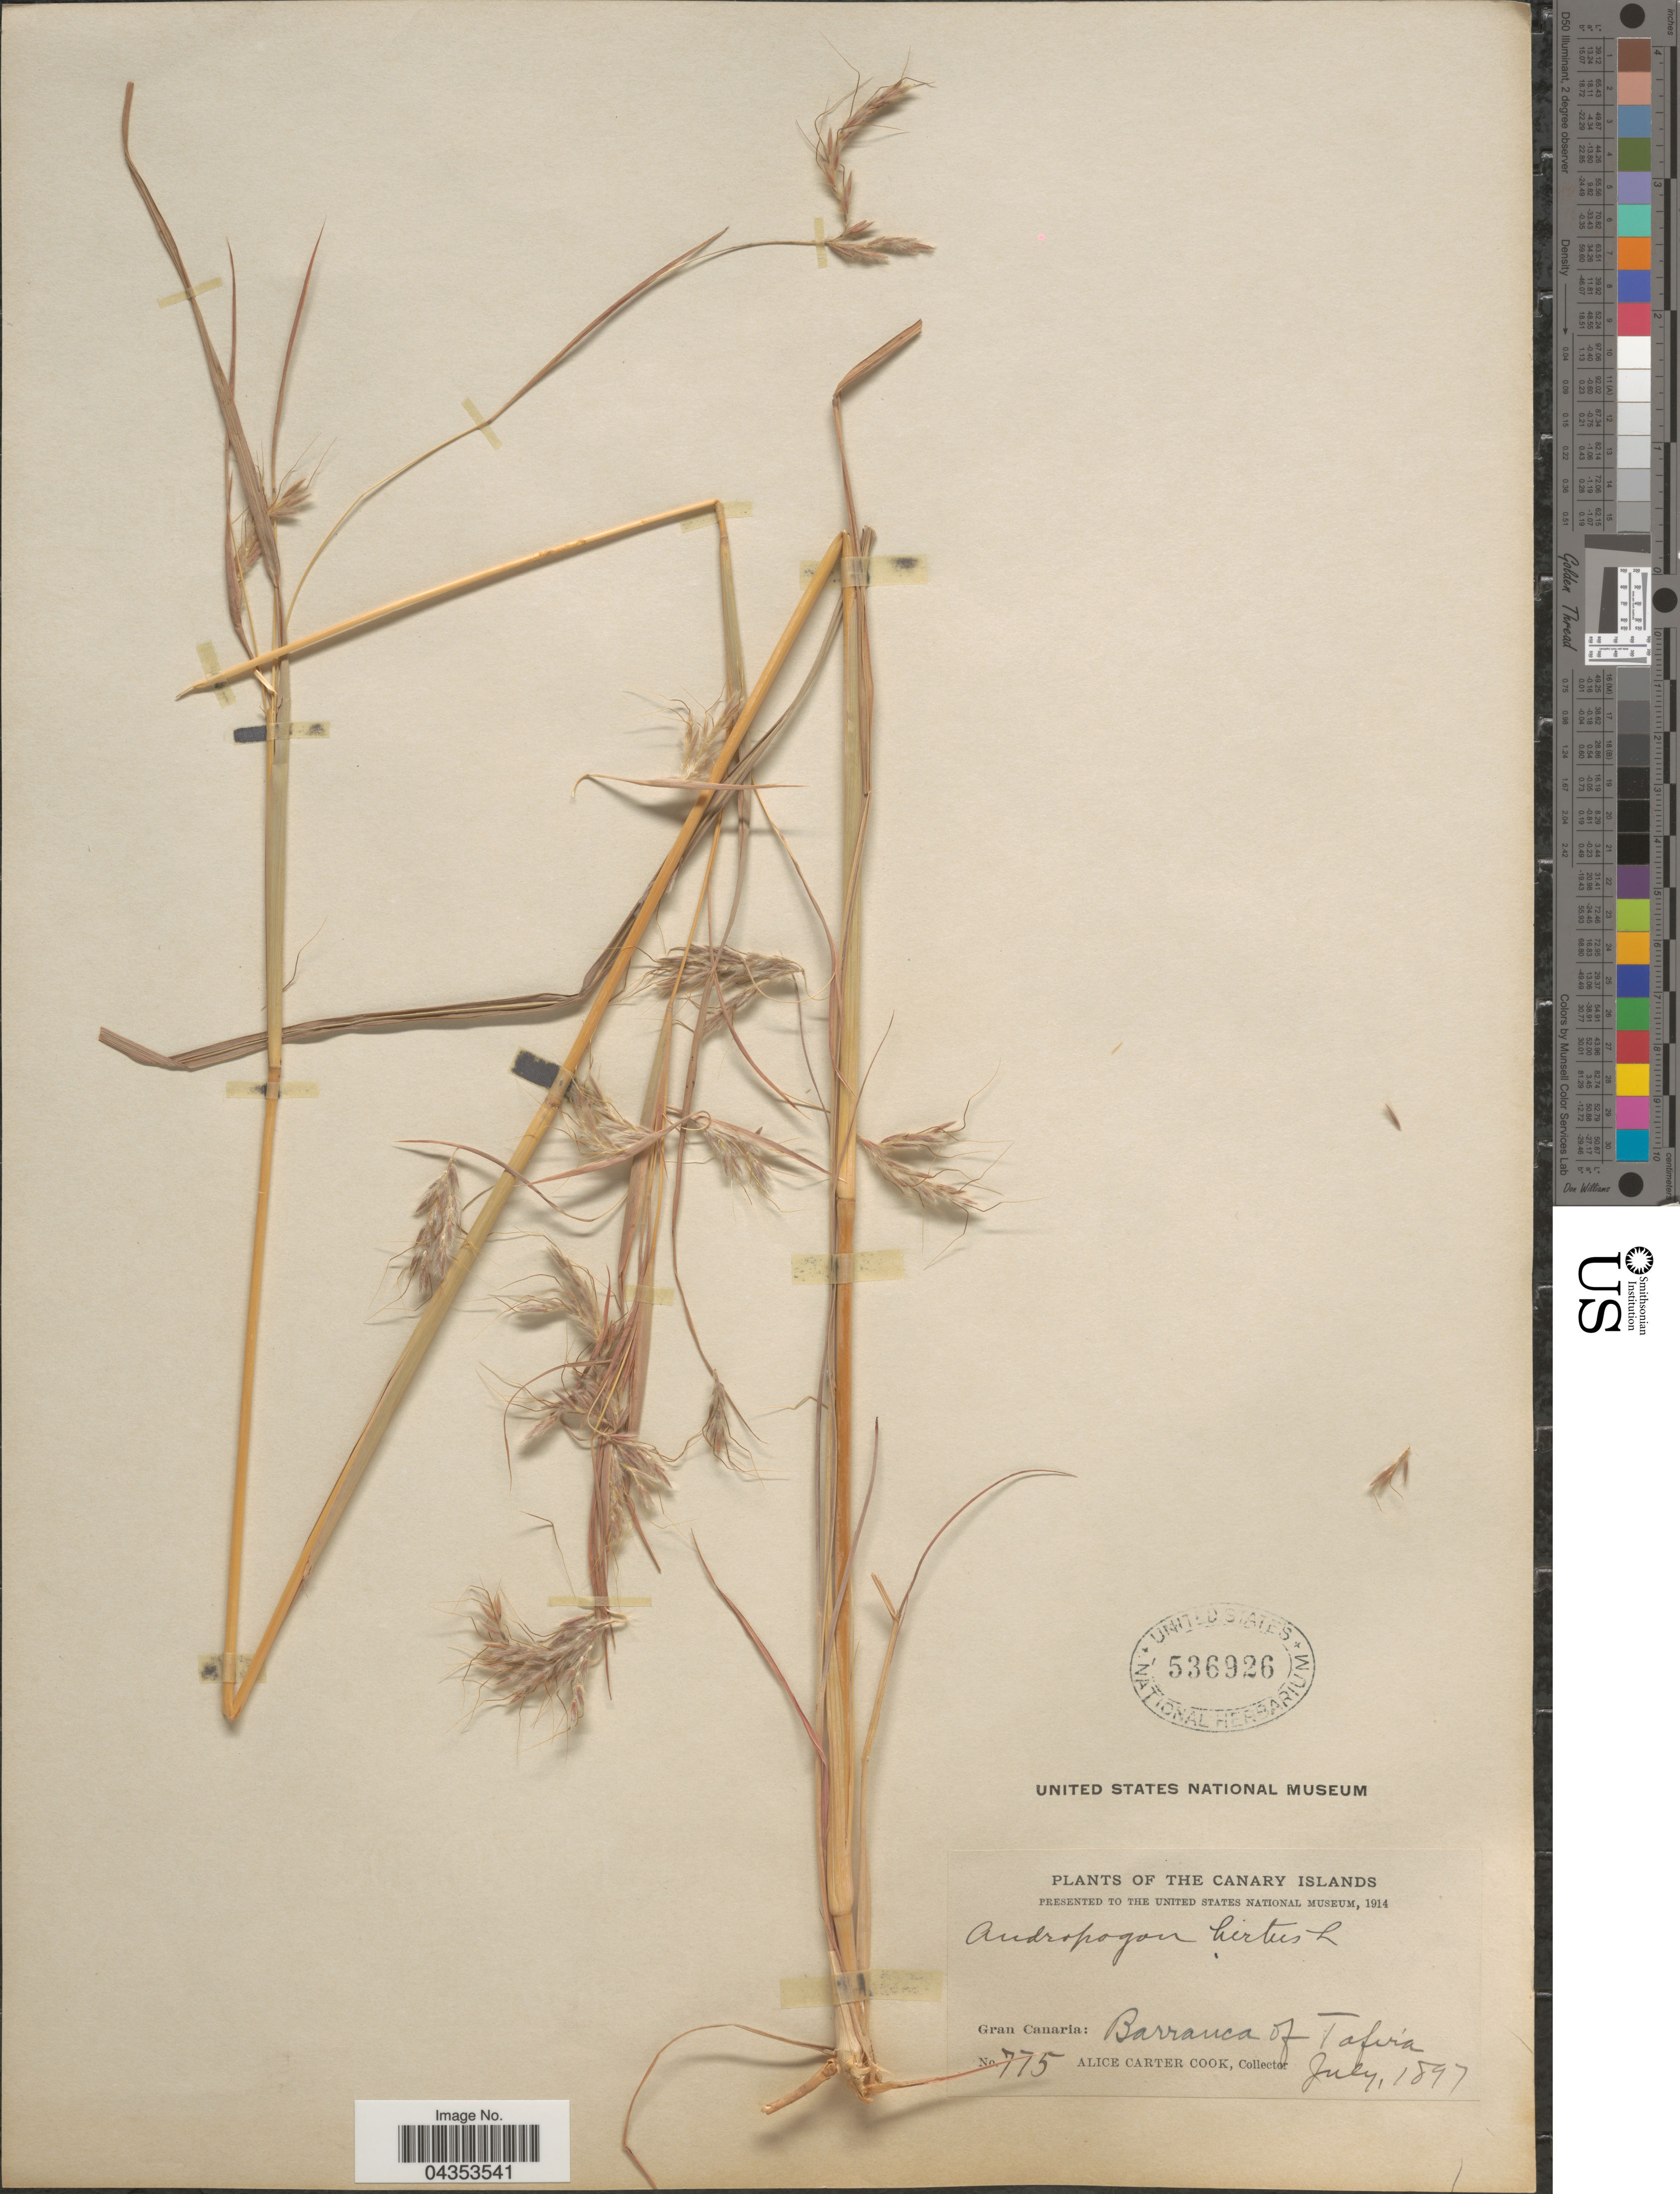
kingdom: Plantae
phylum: Tracheophyta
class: Liliopsida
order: Poales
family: Poaceae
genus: Hyparrhenia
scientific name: Hyparrhenia hirta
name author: (L.) Stapf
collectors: Alice C. Cook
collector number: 775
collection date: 1897-07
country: Spain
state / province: Canarias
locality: The Canary Islands. Gran Canaria: Barranca of Tafira.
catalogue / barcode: US 536926